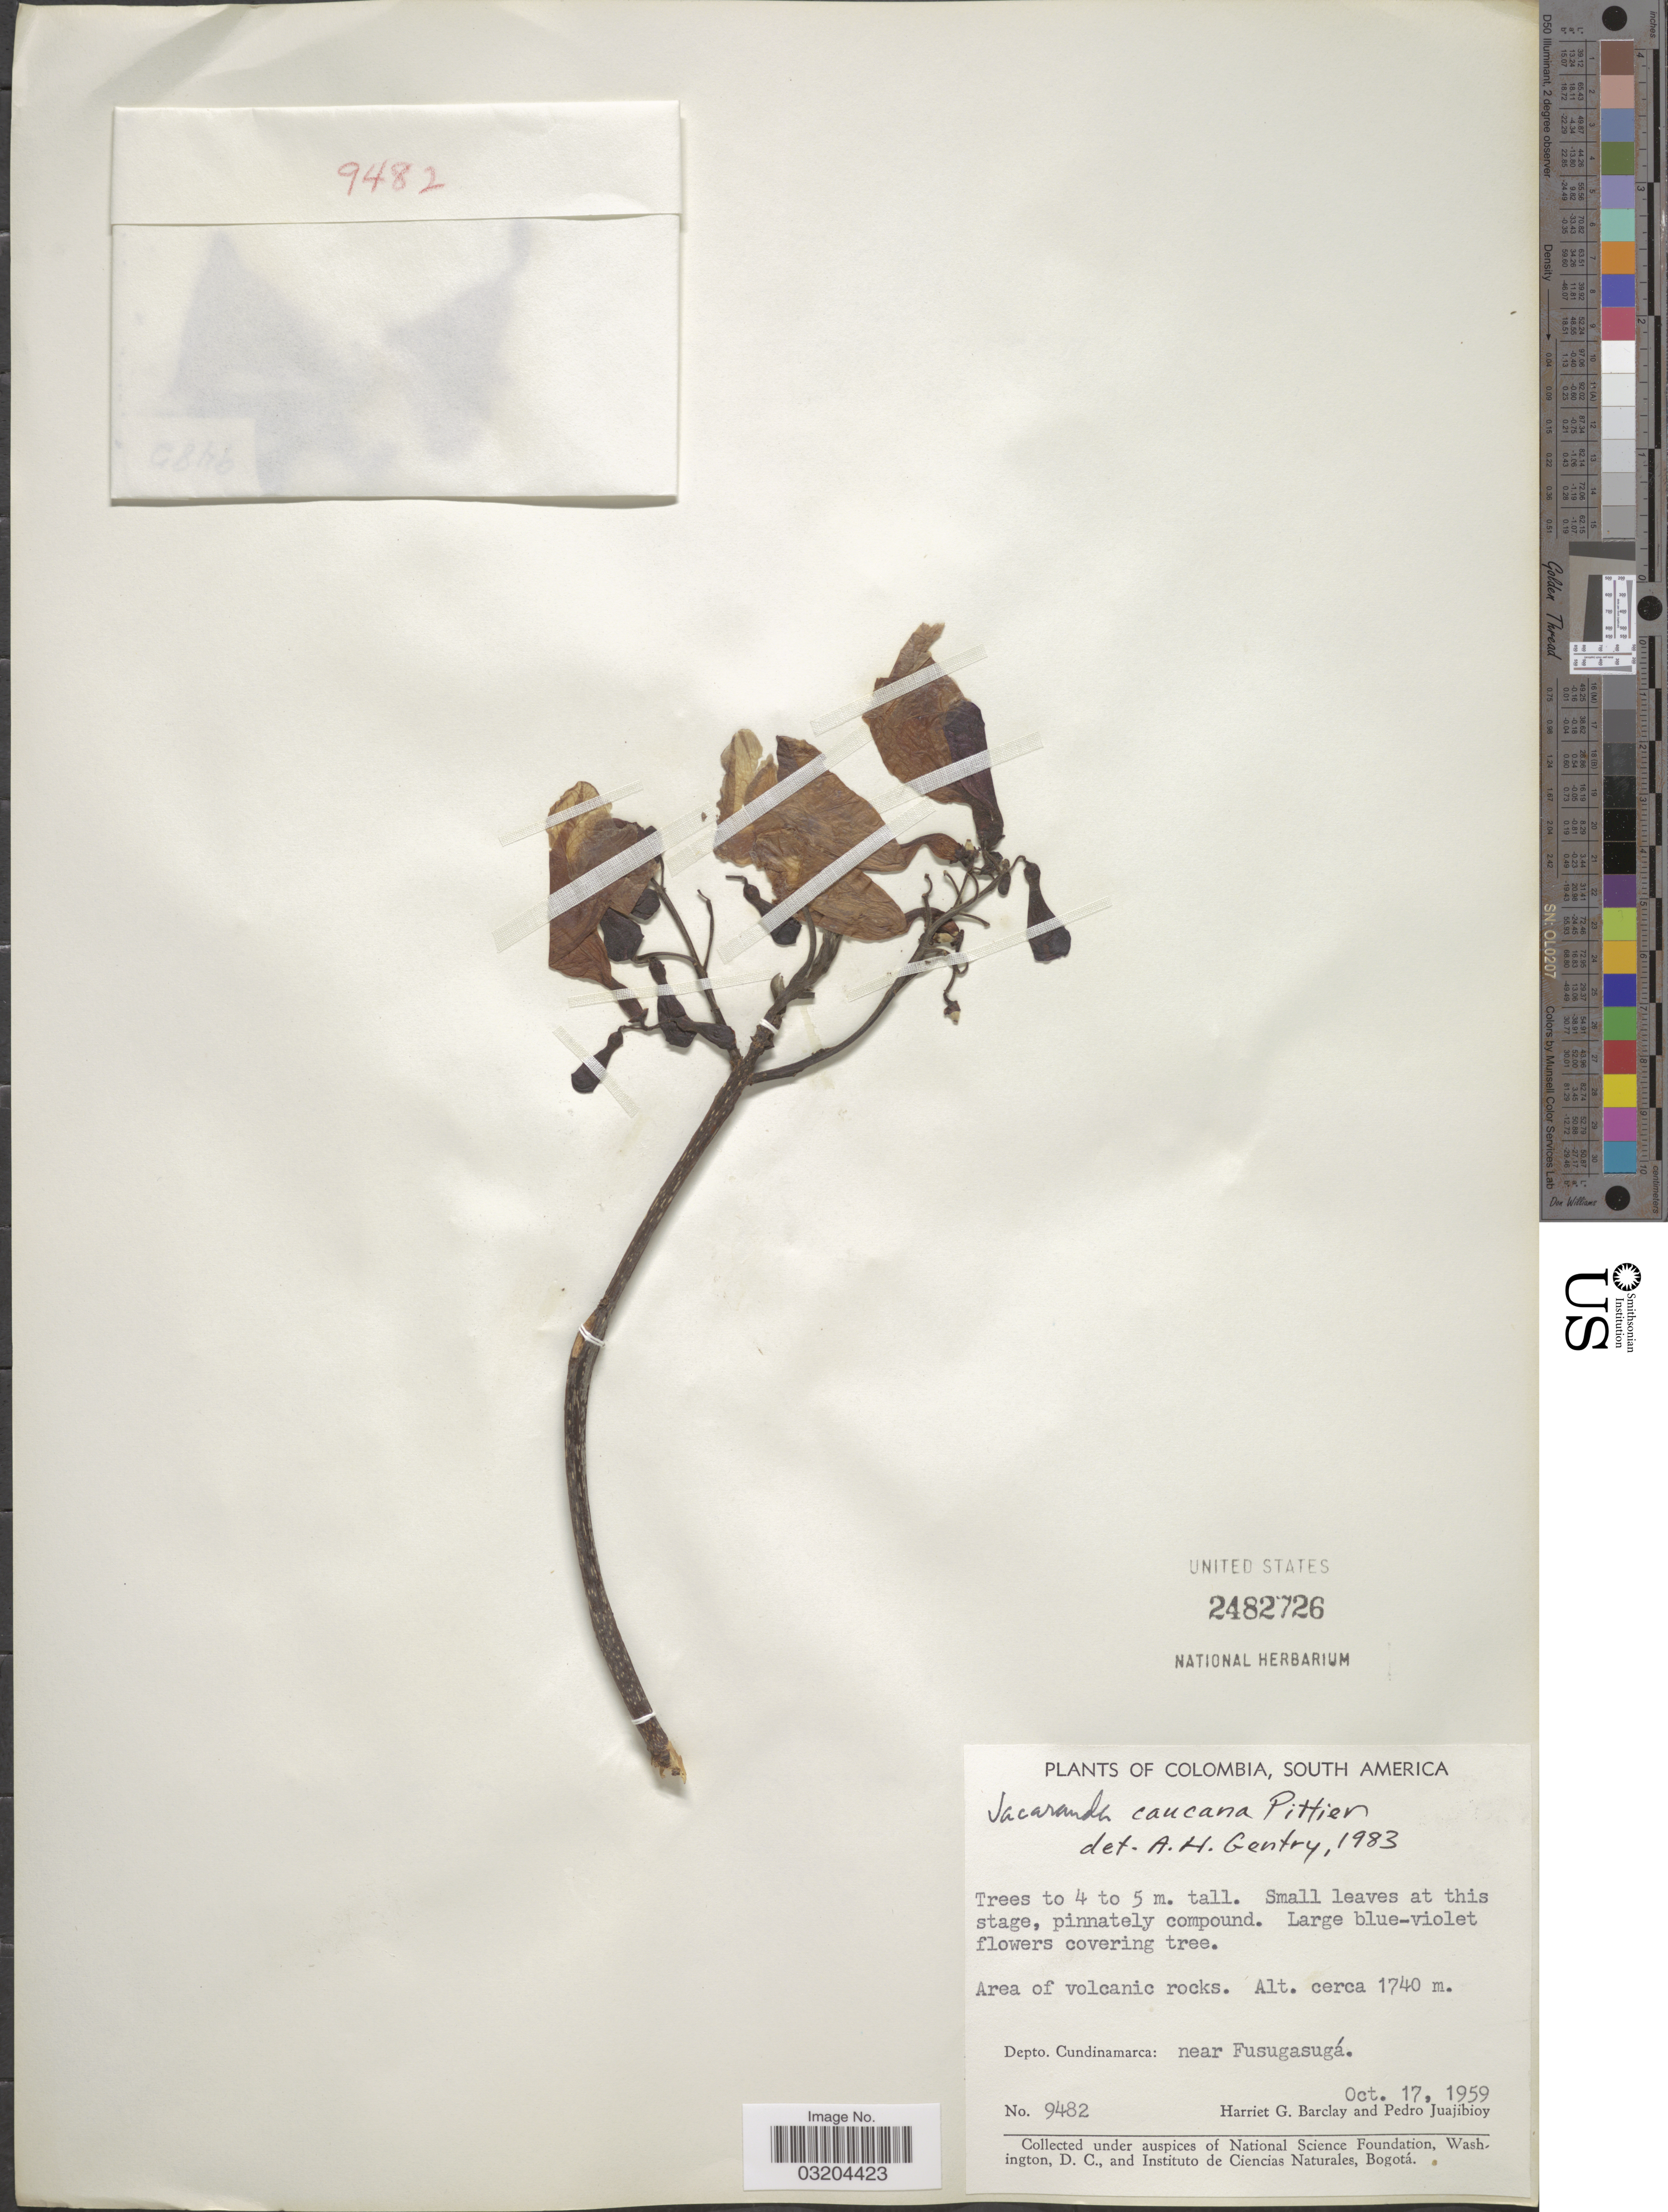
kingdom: Plantae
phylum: Tracheophyta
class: Magnoliopsida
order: Lamiales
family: Bignoniaceae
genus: Jacaranda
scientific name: Jacaranda caucana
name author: Pittier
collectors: H. G. Barclay & P. Juajibioy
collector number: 9482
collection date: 1959-10-17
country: Colombia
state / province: Cundinamarca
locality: Depto. Cundinamarca: near Fusagasugá.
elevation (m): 1740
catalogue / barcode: US 2482726